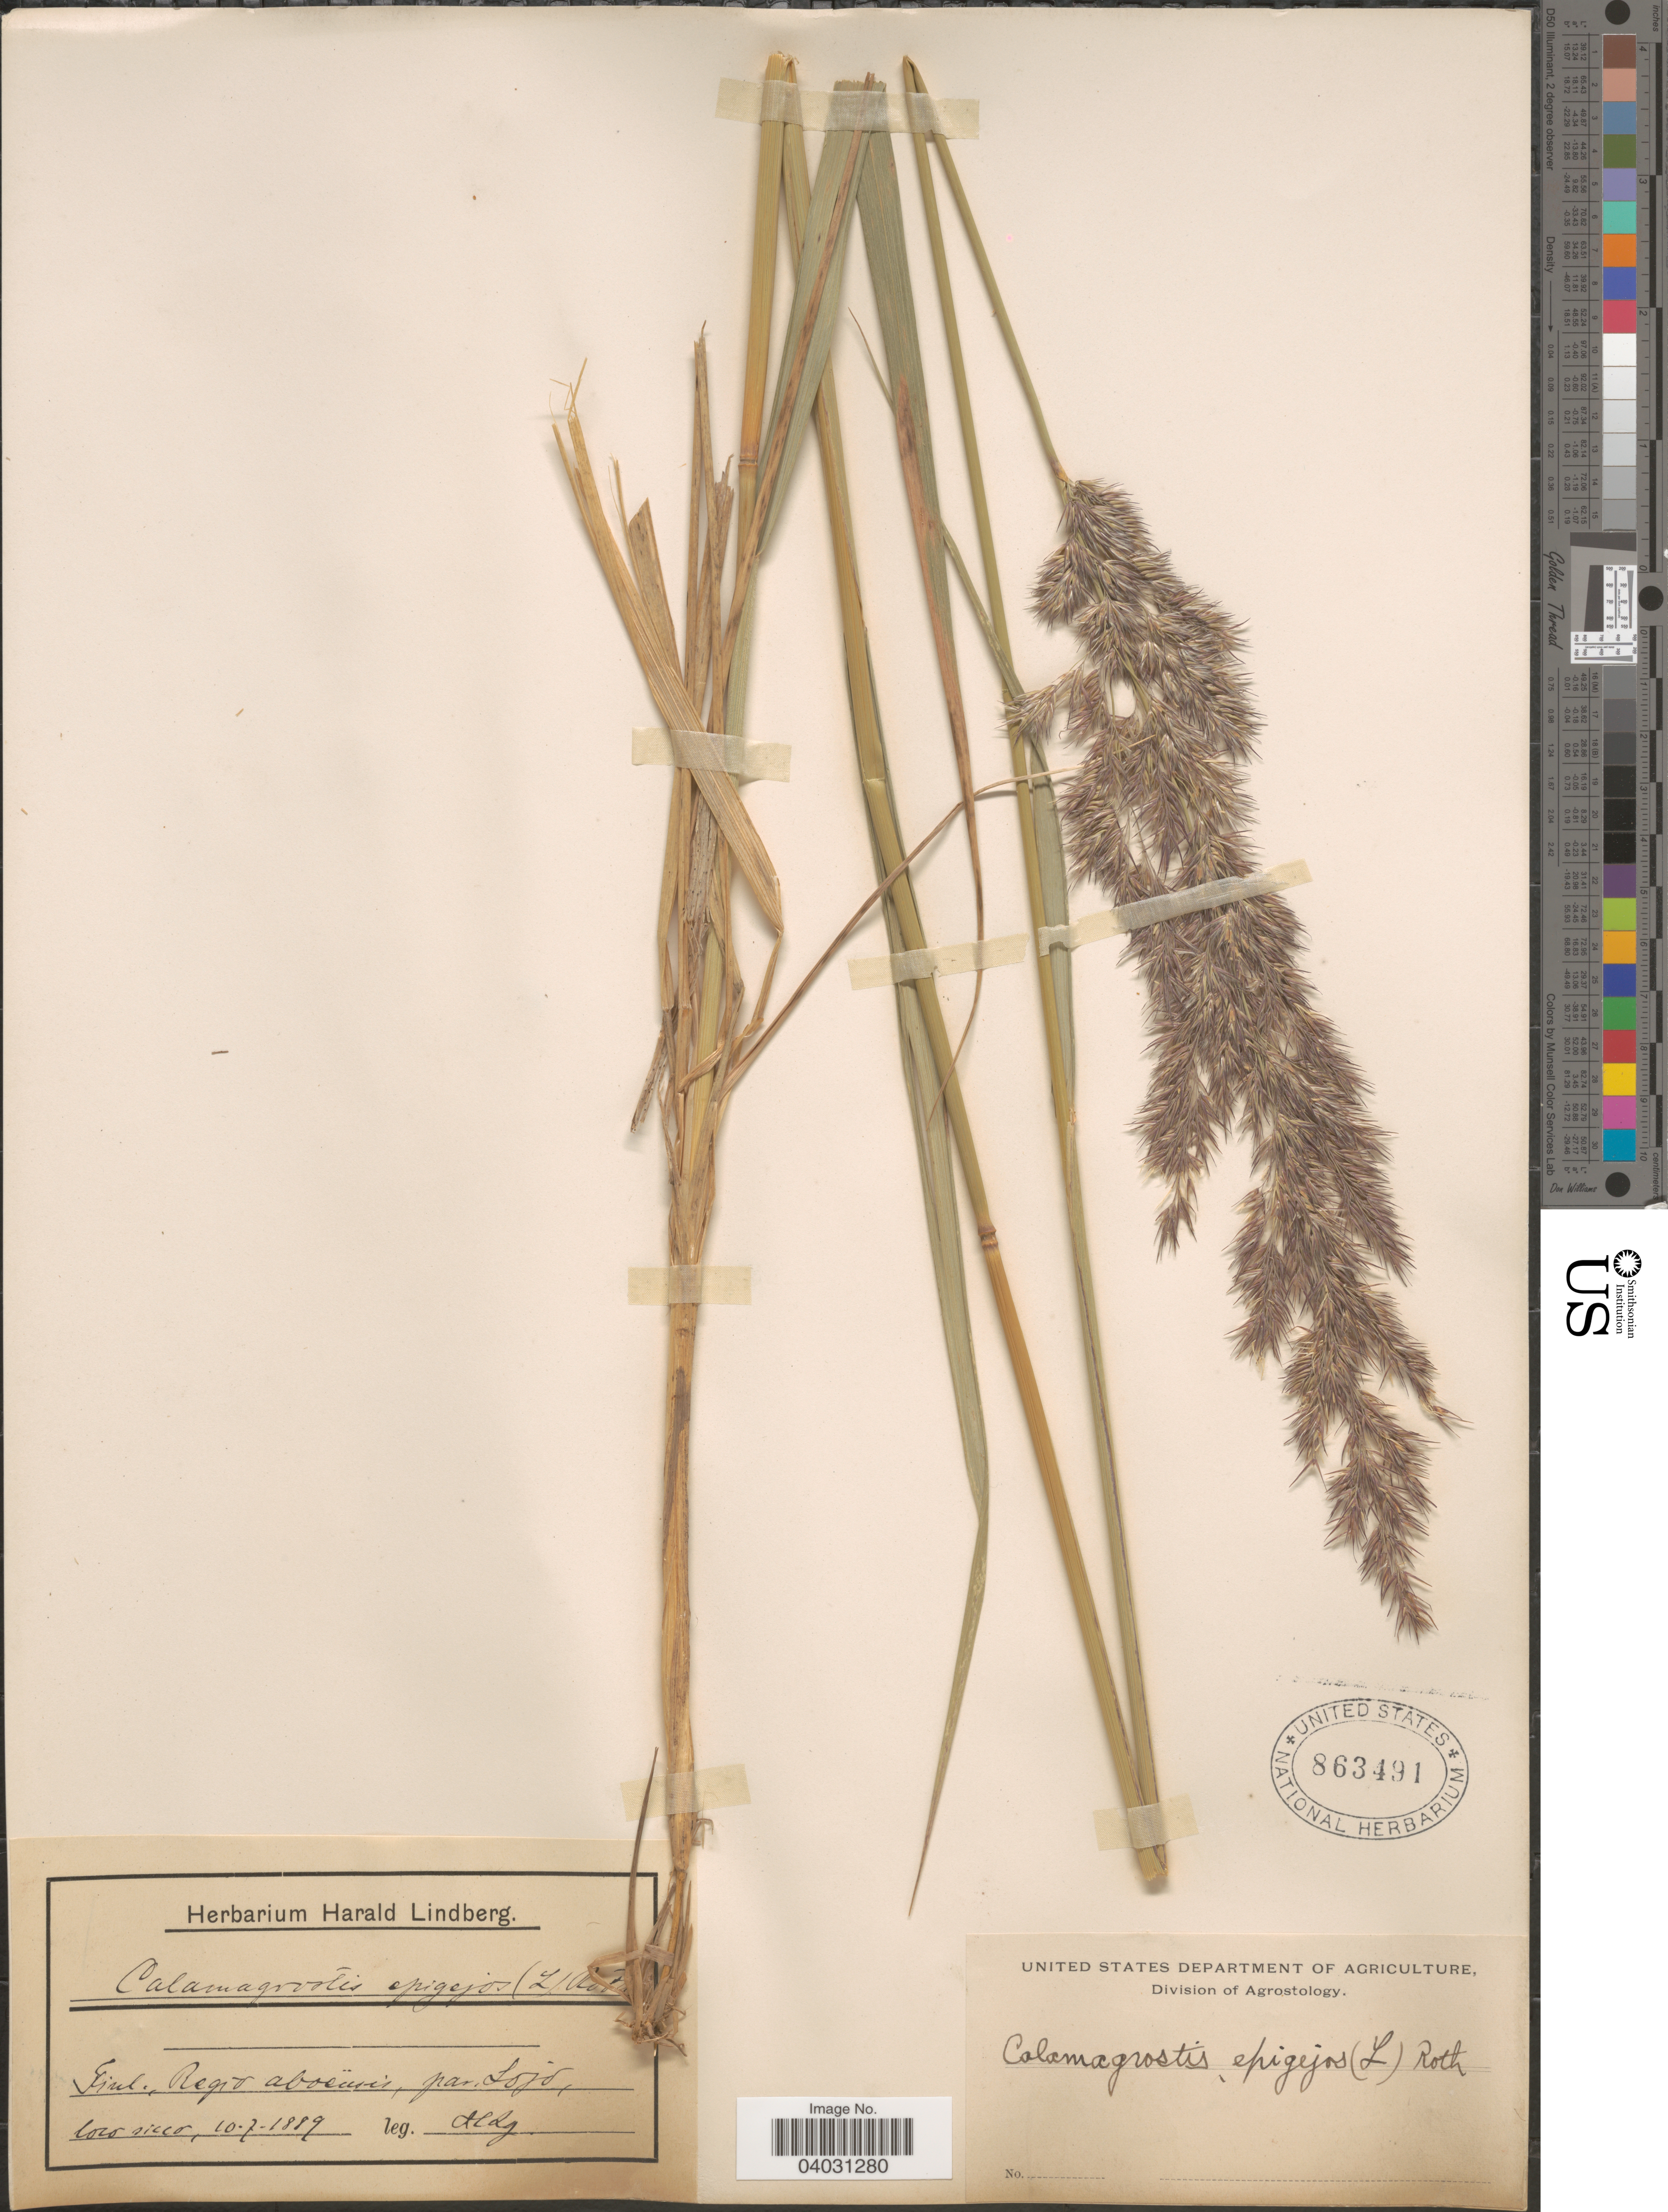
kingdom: Plantae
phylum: Tracheophyta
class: Liliopsida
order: Poales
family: Poaceae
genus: Calamagrostis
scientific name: Calamagrostis epigeios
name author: (L.) Roth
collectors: H. Lindberg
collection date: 1889-07-10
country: Finland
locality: Regio aboënsis, par. Lojo, loco sicco.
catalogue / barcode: US 863491